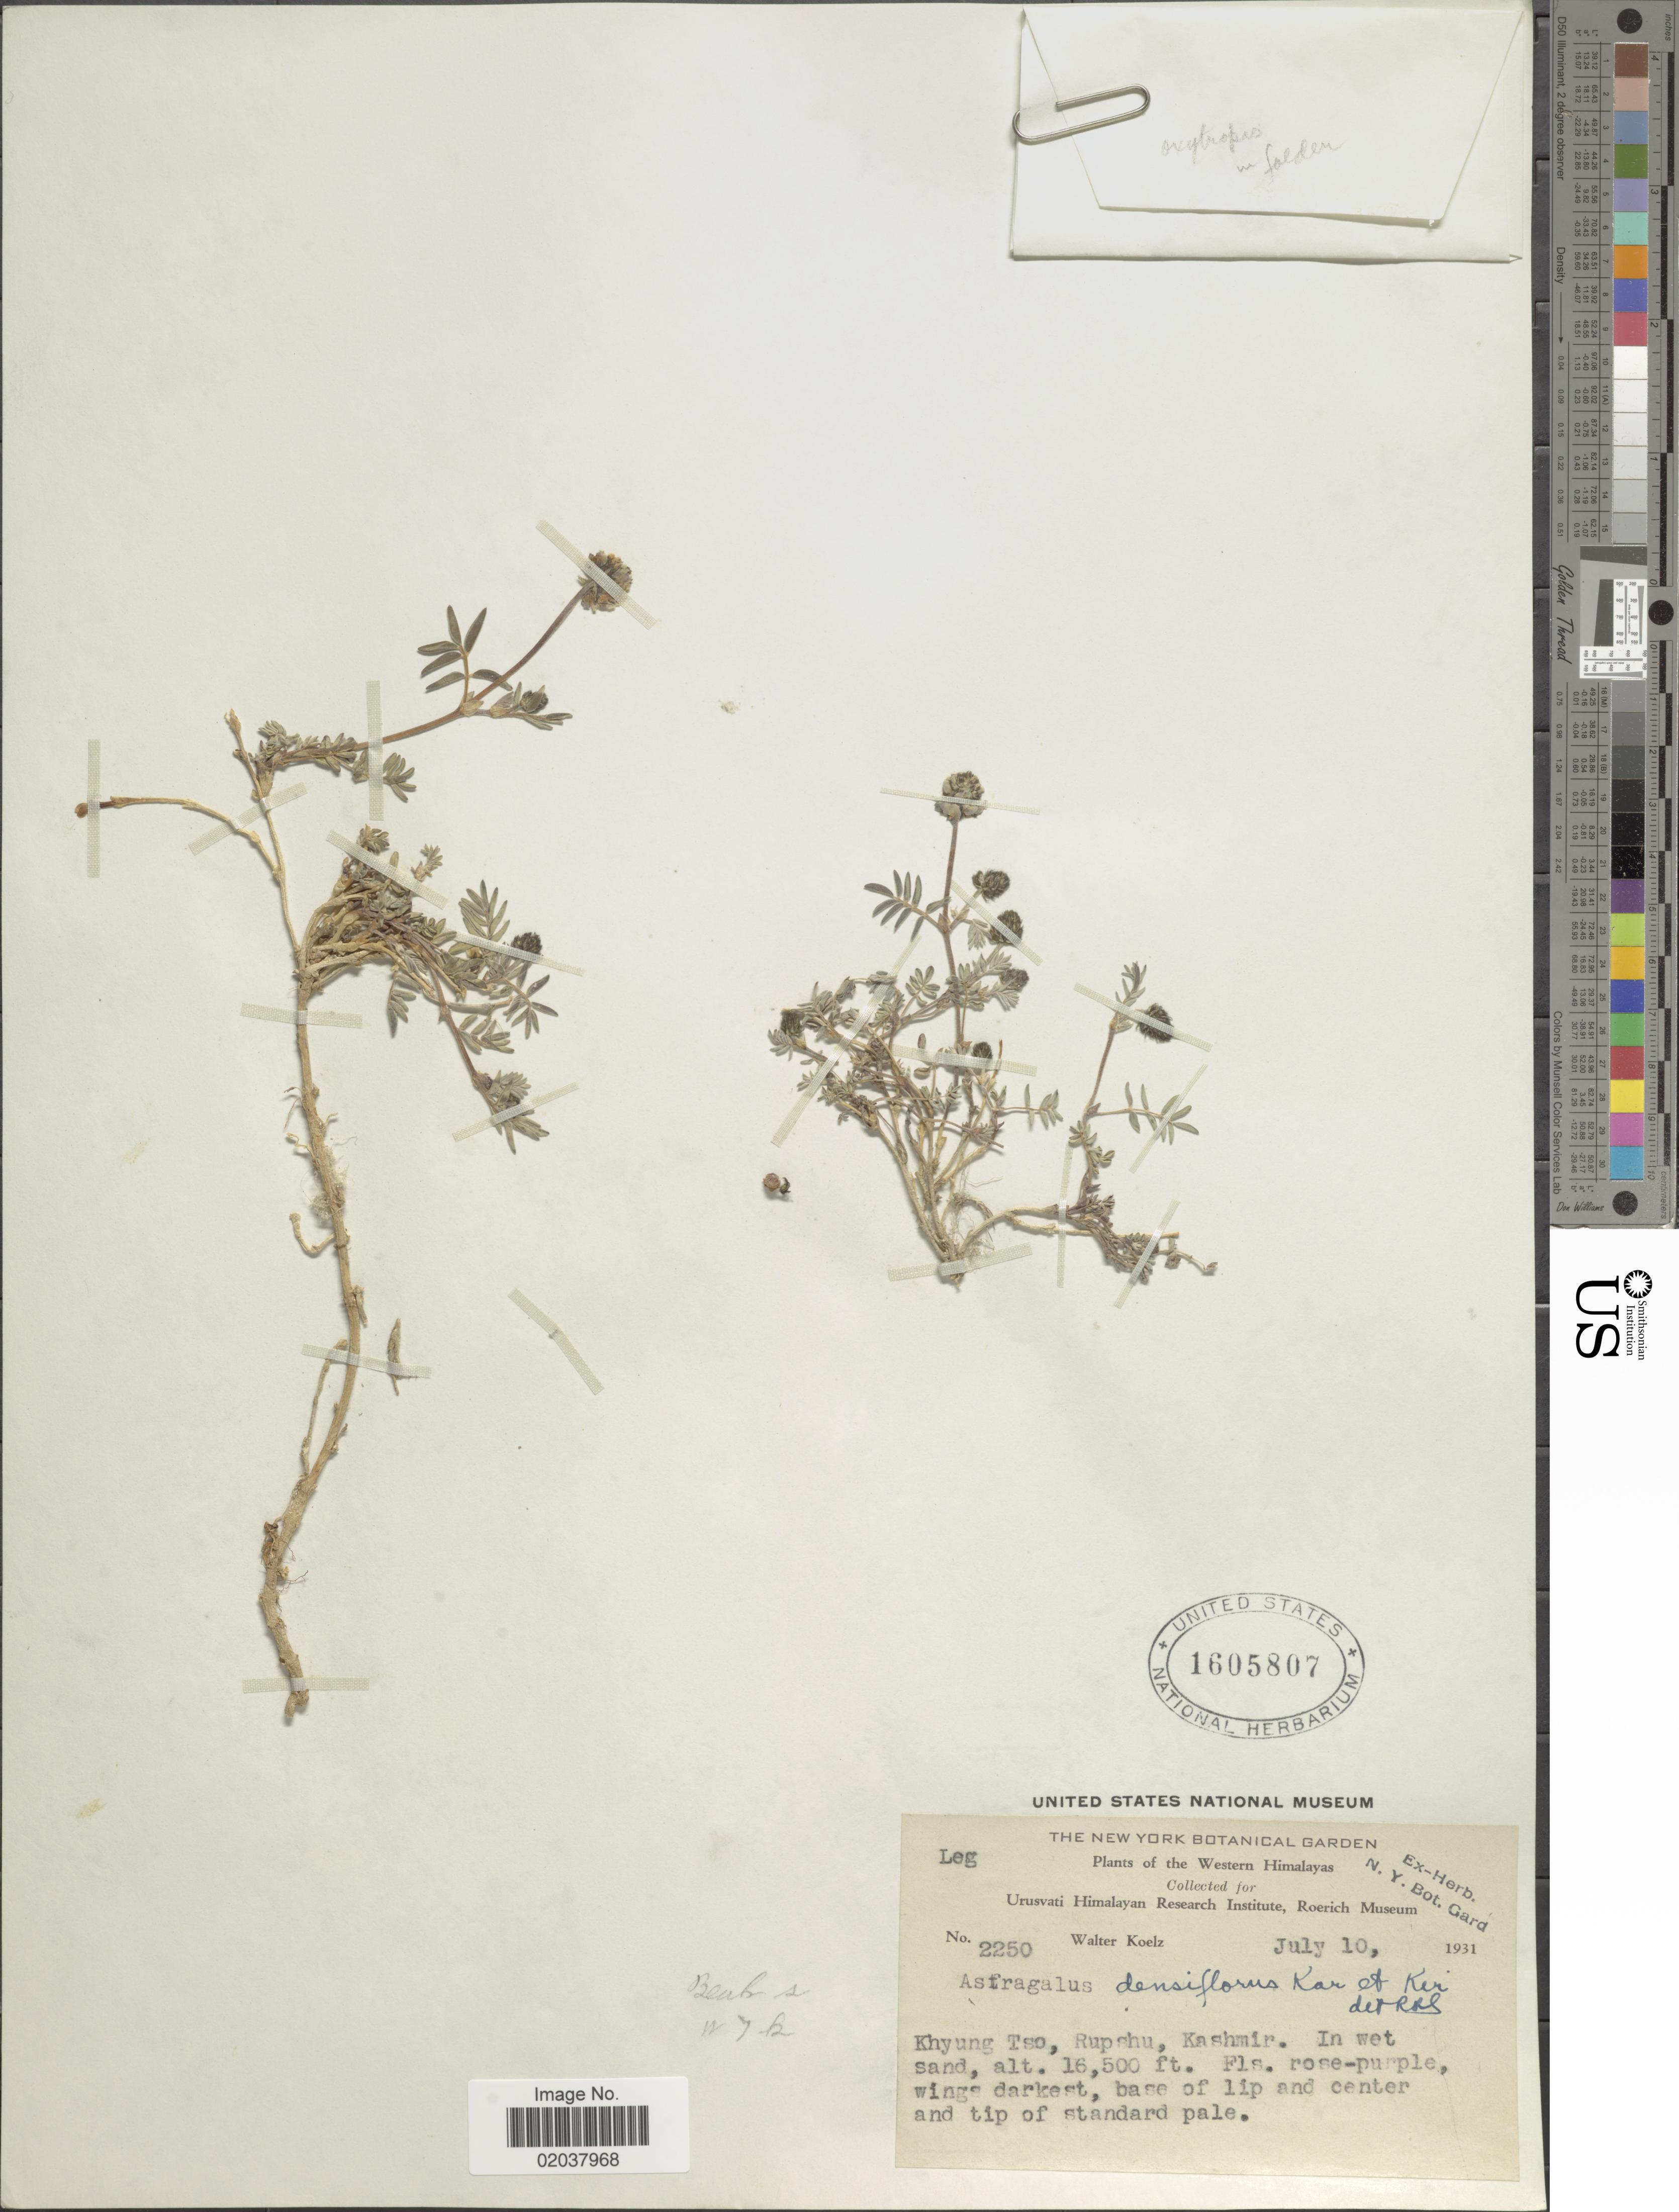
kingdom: Plantae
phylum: Tracheophyta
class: Magnoliopsida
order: Fabales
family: Fabaceae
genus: Astragalus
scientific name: Astragalus densiflorus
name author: Kar. & Kir.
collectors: W. N. Koelz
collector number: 2250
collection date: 1931-07-10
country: India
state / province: Jammu and Kashmir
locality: Western Himalayas. Khyung Tso, Rupshu, Kashmir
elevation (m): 5029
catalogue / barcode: US 1605807